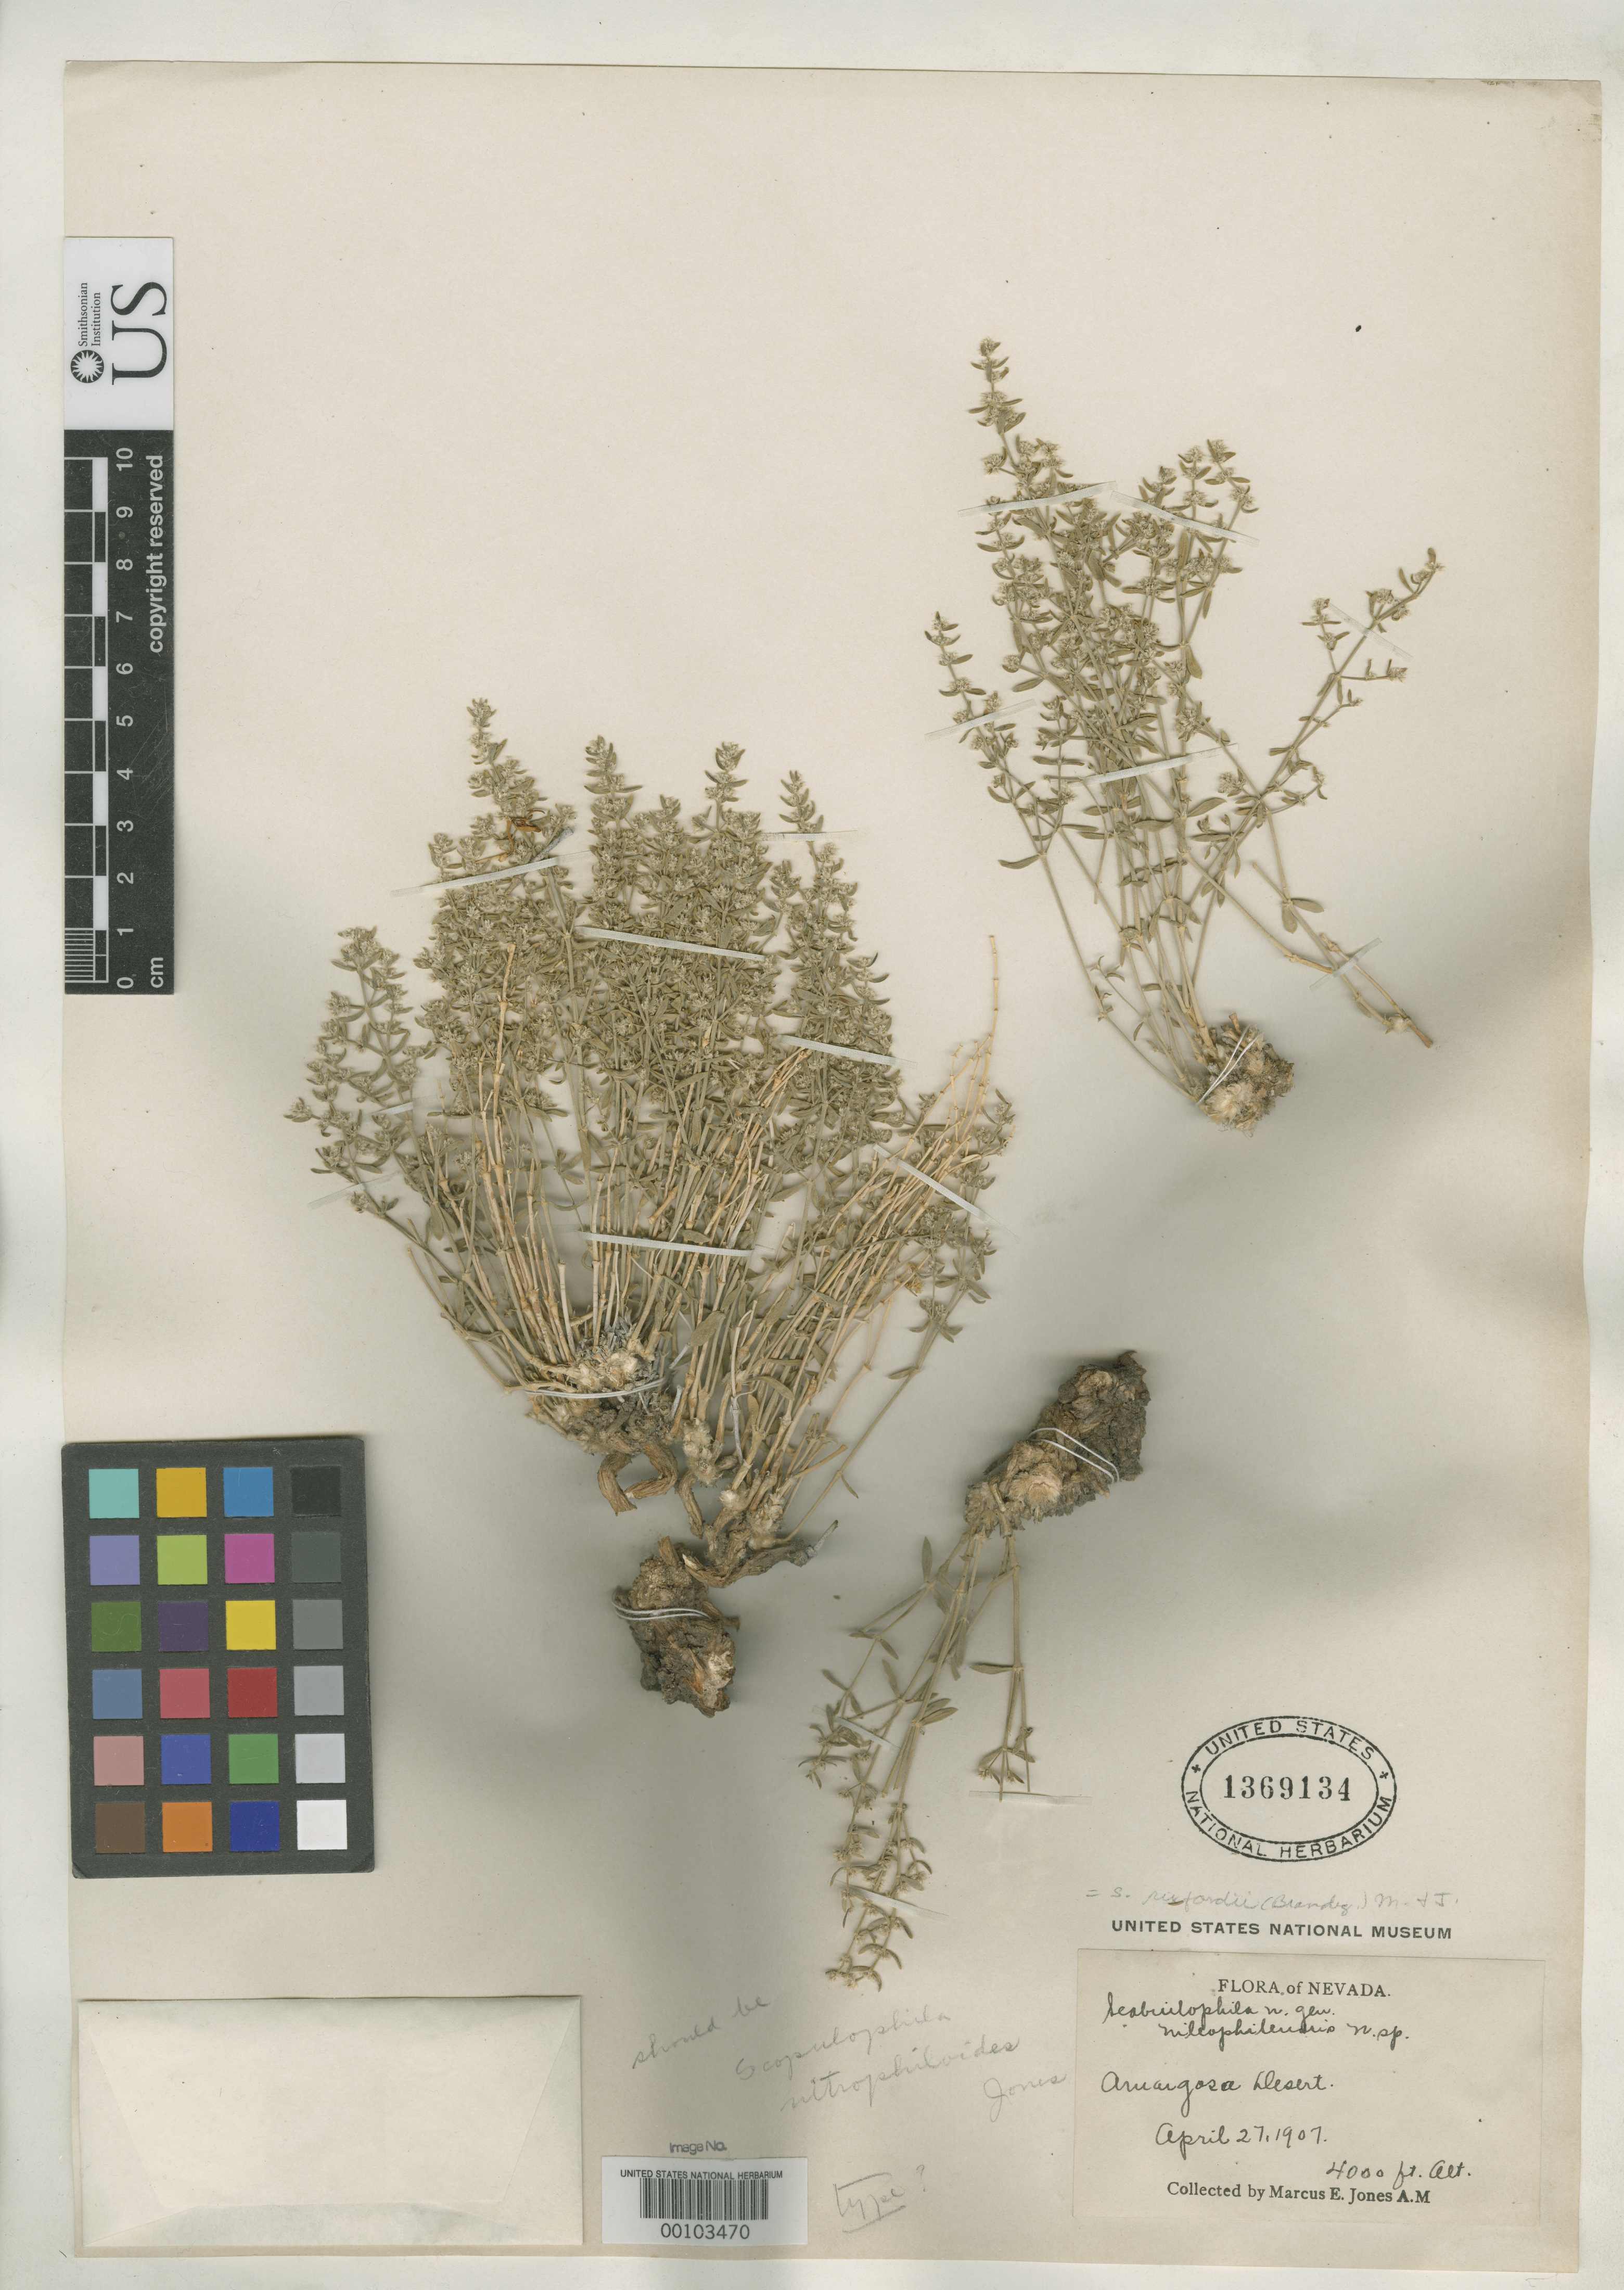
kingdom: Plantae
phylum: Tracheophyta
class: Magnoliopsida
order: Caryophyllales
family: Caryophyllaceae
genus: Scopulophila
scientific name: Scopulophila nitrophiloides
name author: M.E. Jones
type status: Isotype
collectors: M. E. Jones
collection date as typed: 27 Apr 1907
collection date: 1907-04-27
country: United States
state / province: Nevada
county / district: Nye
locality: Mts. north of Amargosa Desert.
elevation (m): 1219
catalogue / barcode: US 1369134